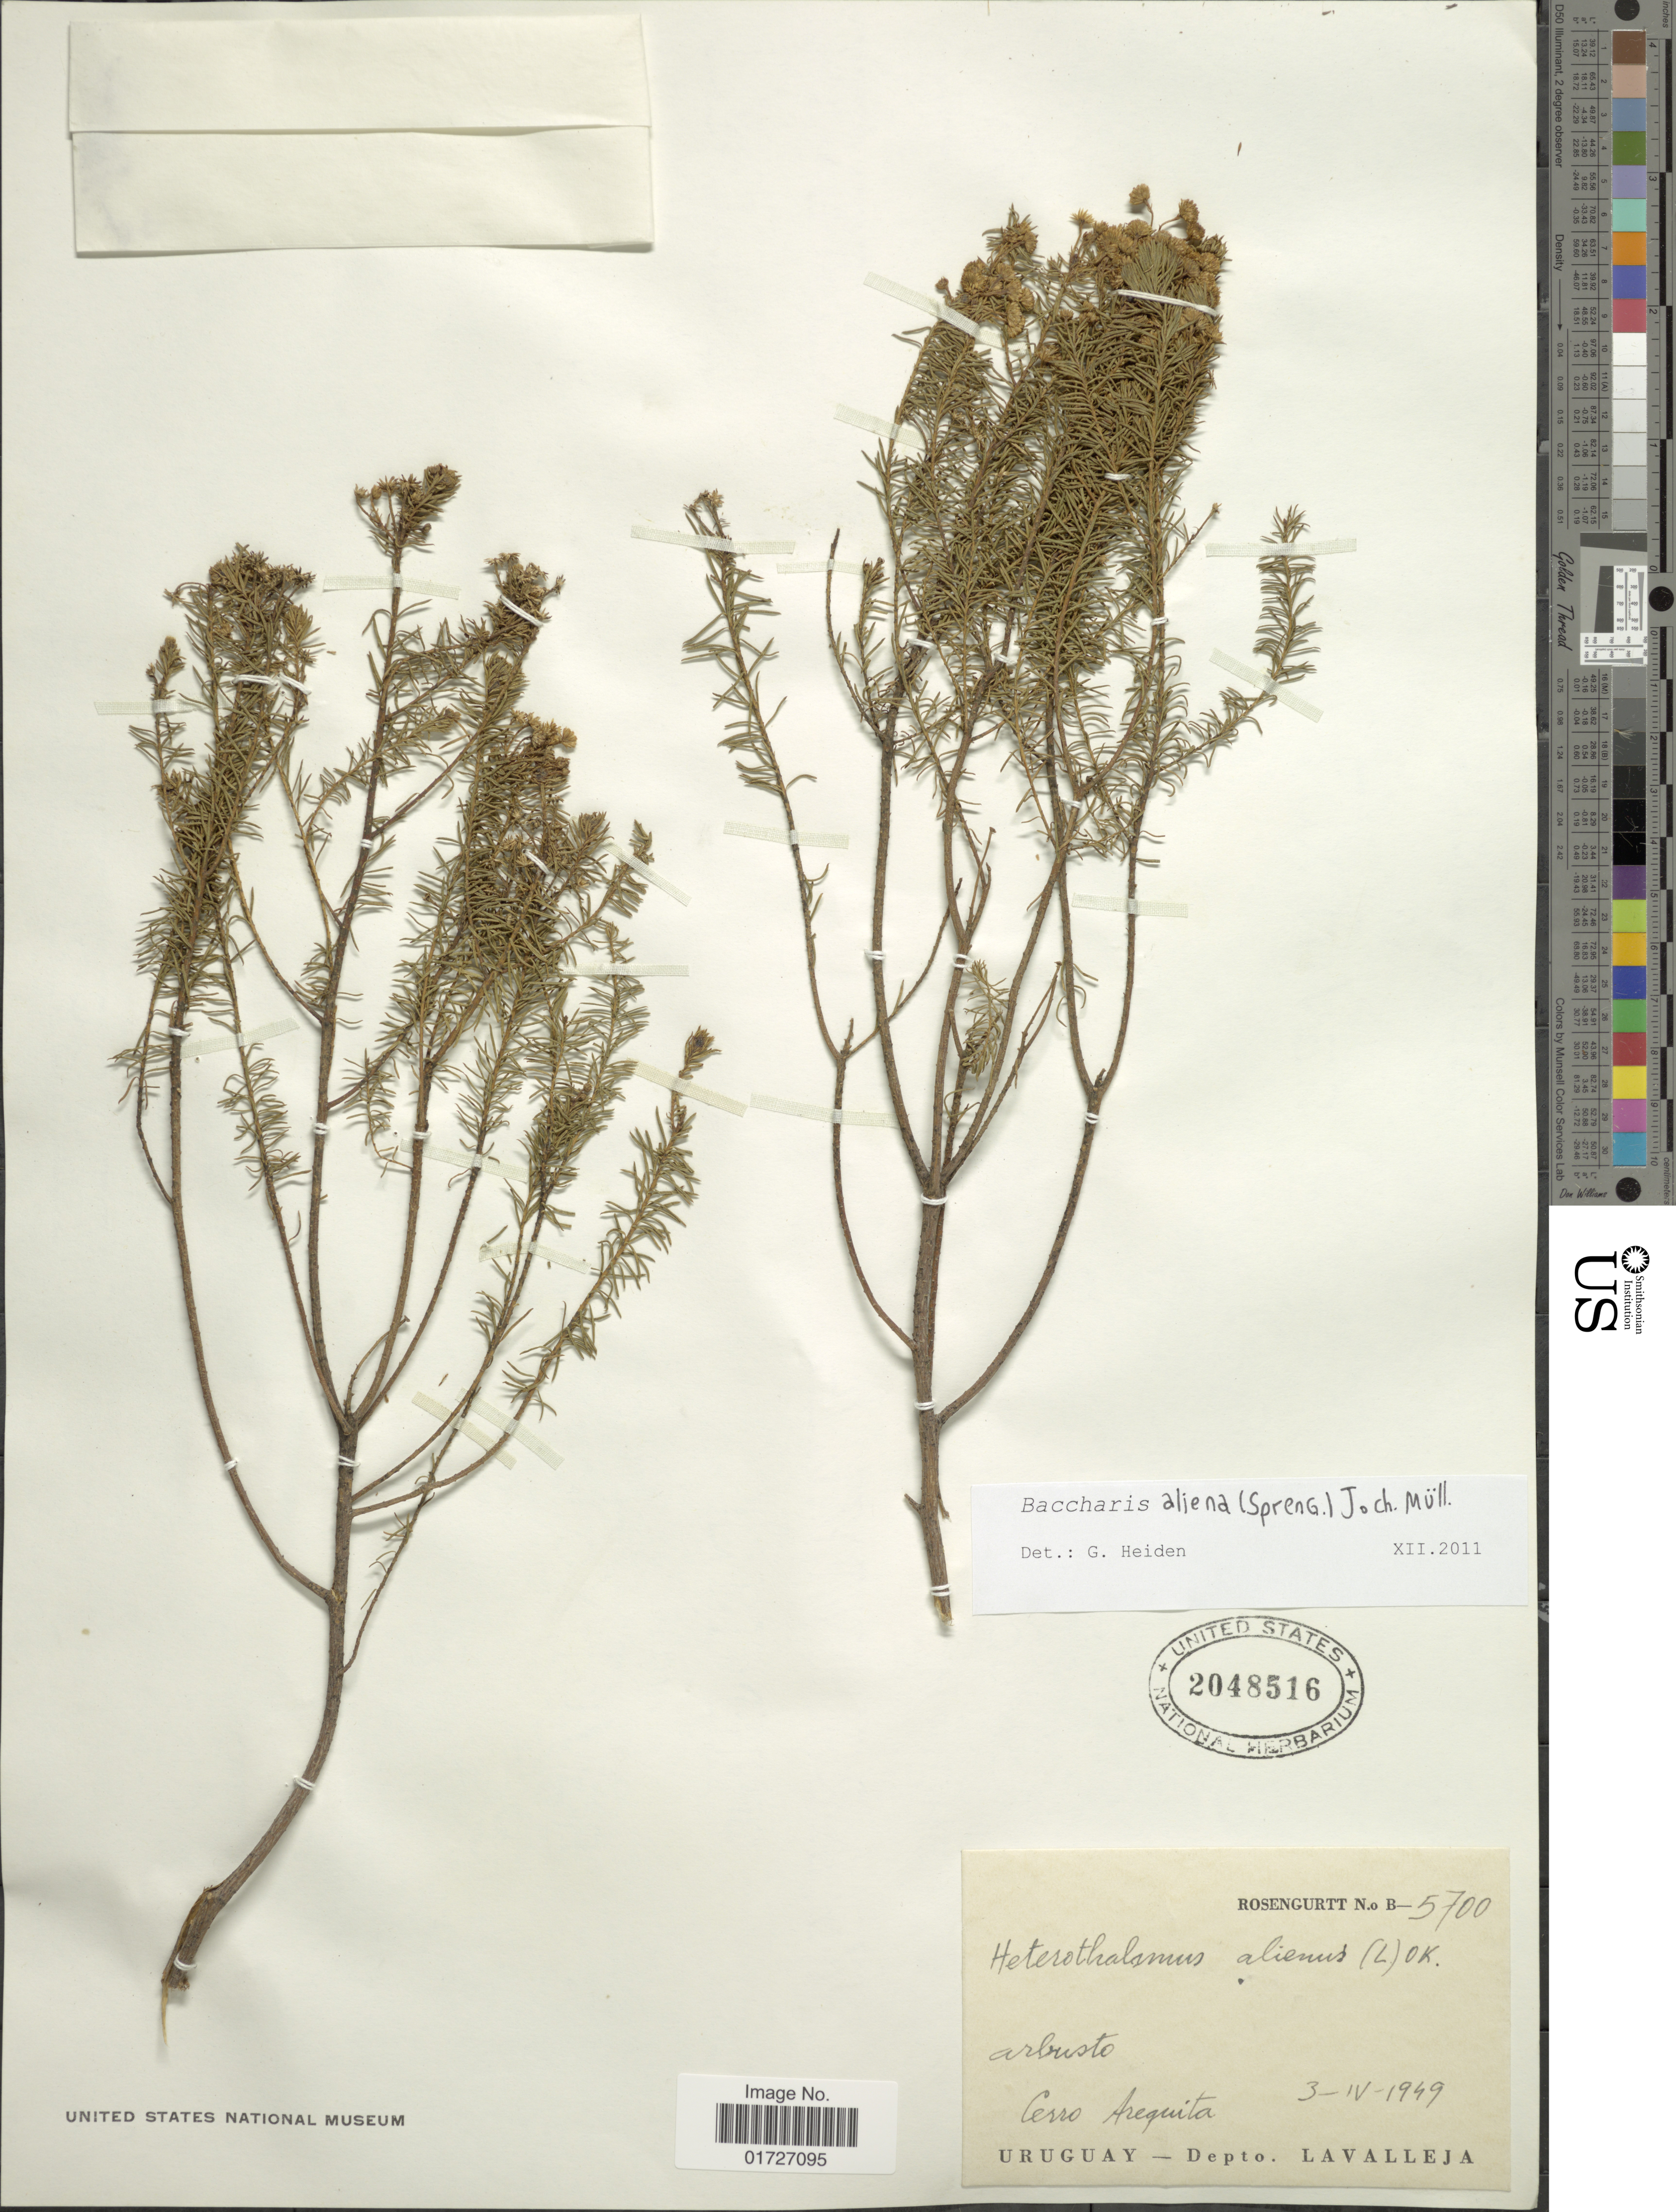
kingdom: Plantae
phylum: Tracheophyta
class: Magnoliopsida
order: Asterales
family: Asteraceae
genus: Baccharis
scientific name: Baccharis aliena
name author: (Spreng.) Joch. Müll.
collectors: Rosengurtt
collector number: B-5700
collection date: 1949-04-03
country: Uruguay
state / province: Lavalleja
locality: Cerro Arequita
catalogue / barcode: US 2048516